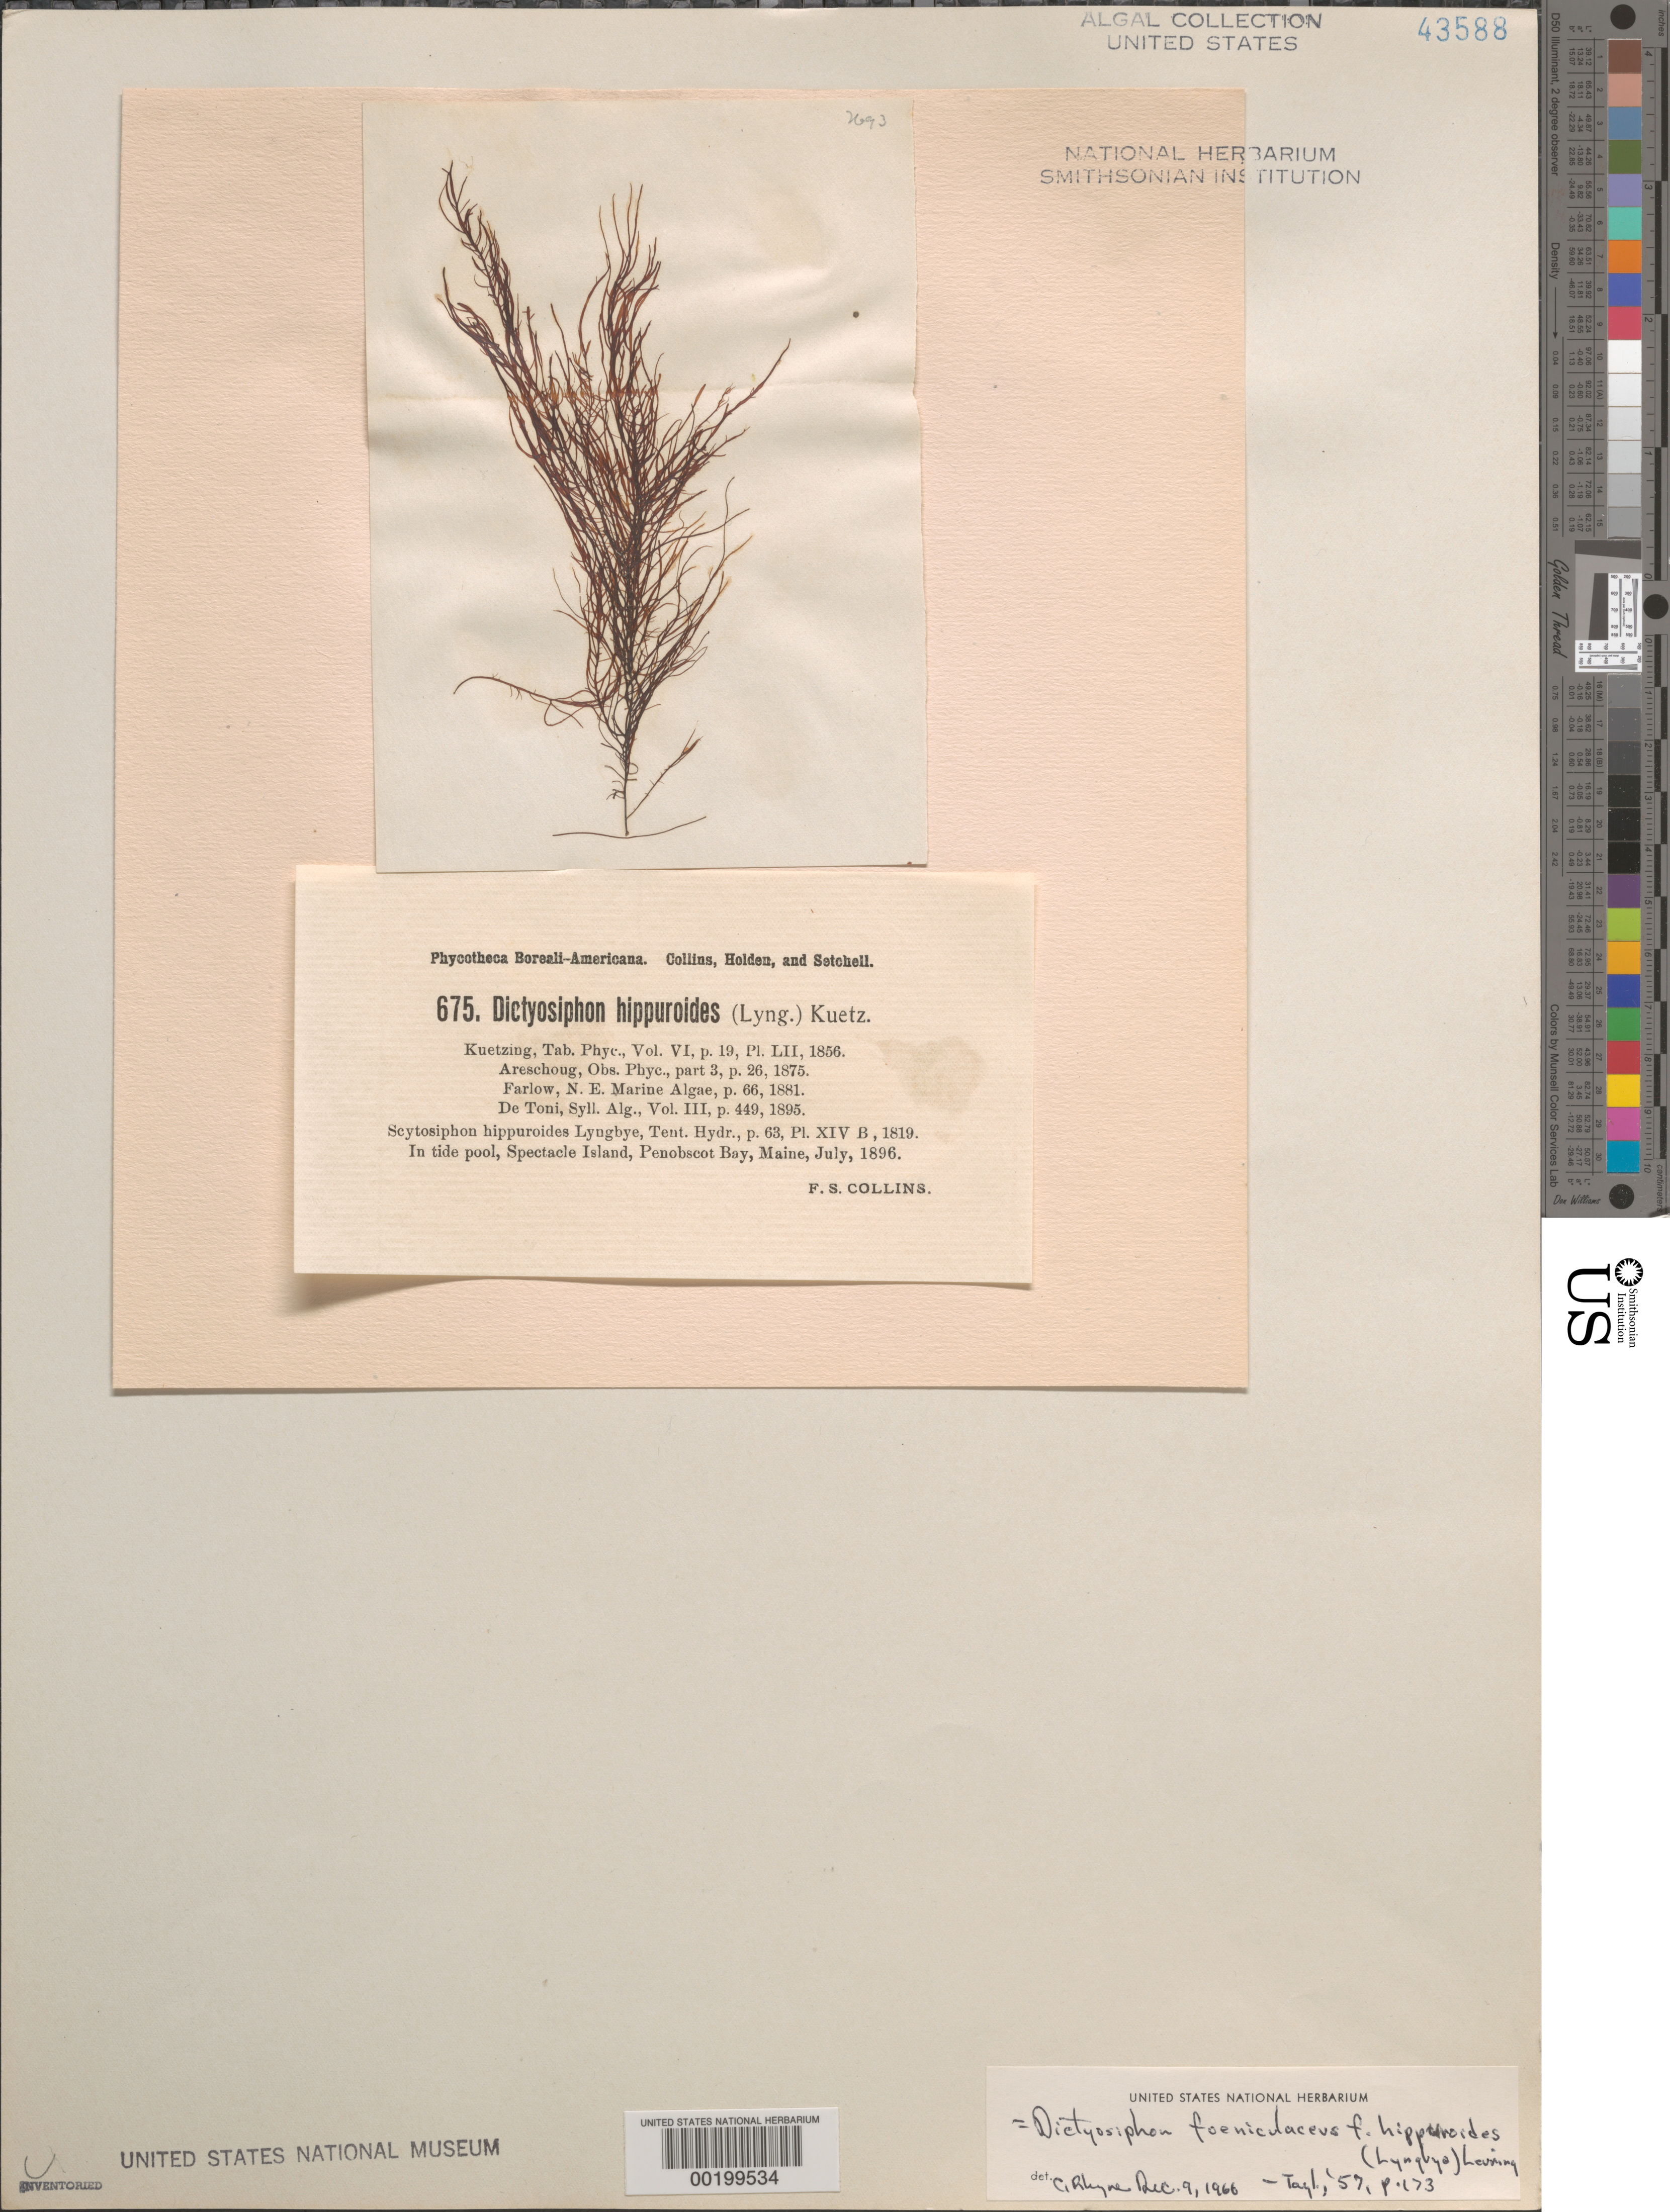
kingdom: Chromista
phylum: Ochrophyta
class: Phaeophyceae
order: Dictyosiphonales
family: Dictyosiphonaceae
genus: Dictyosiphon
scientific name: Dictyosiphon foeniculaceus f. hippuroides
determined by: Rhyne, C. F.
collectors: F. Collins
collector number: PB-A 675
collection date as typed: Jul 1896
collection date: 1896-07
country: United States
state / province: Maine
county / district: Hancock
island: Spectacle Island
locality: Penobscot Bay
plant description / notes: Collins, Holden & Setchell, Phycotheca Boreali-Americana, as Dictyosiphon hippuroides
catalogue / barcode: US 43588